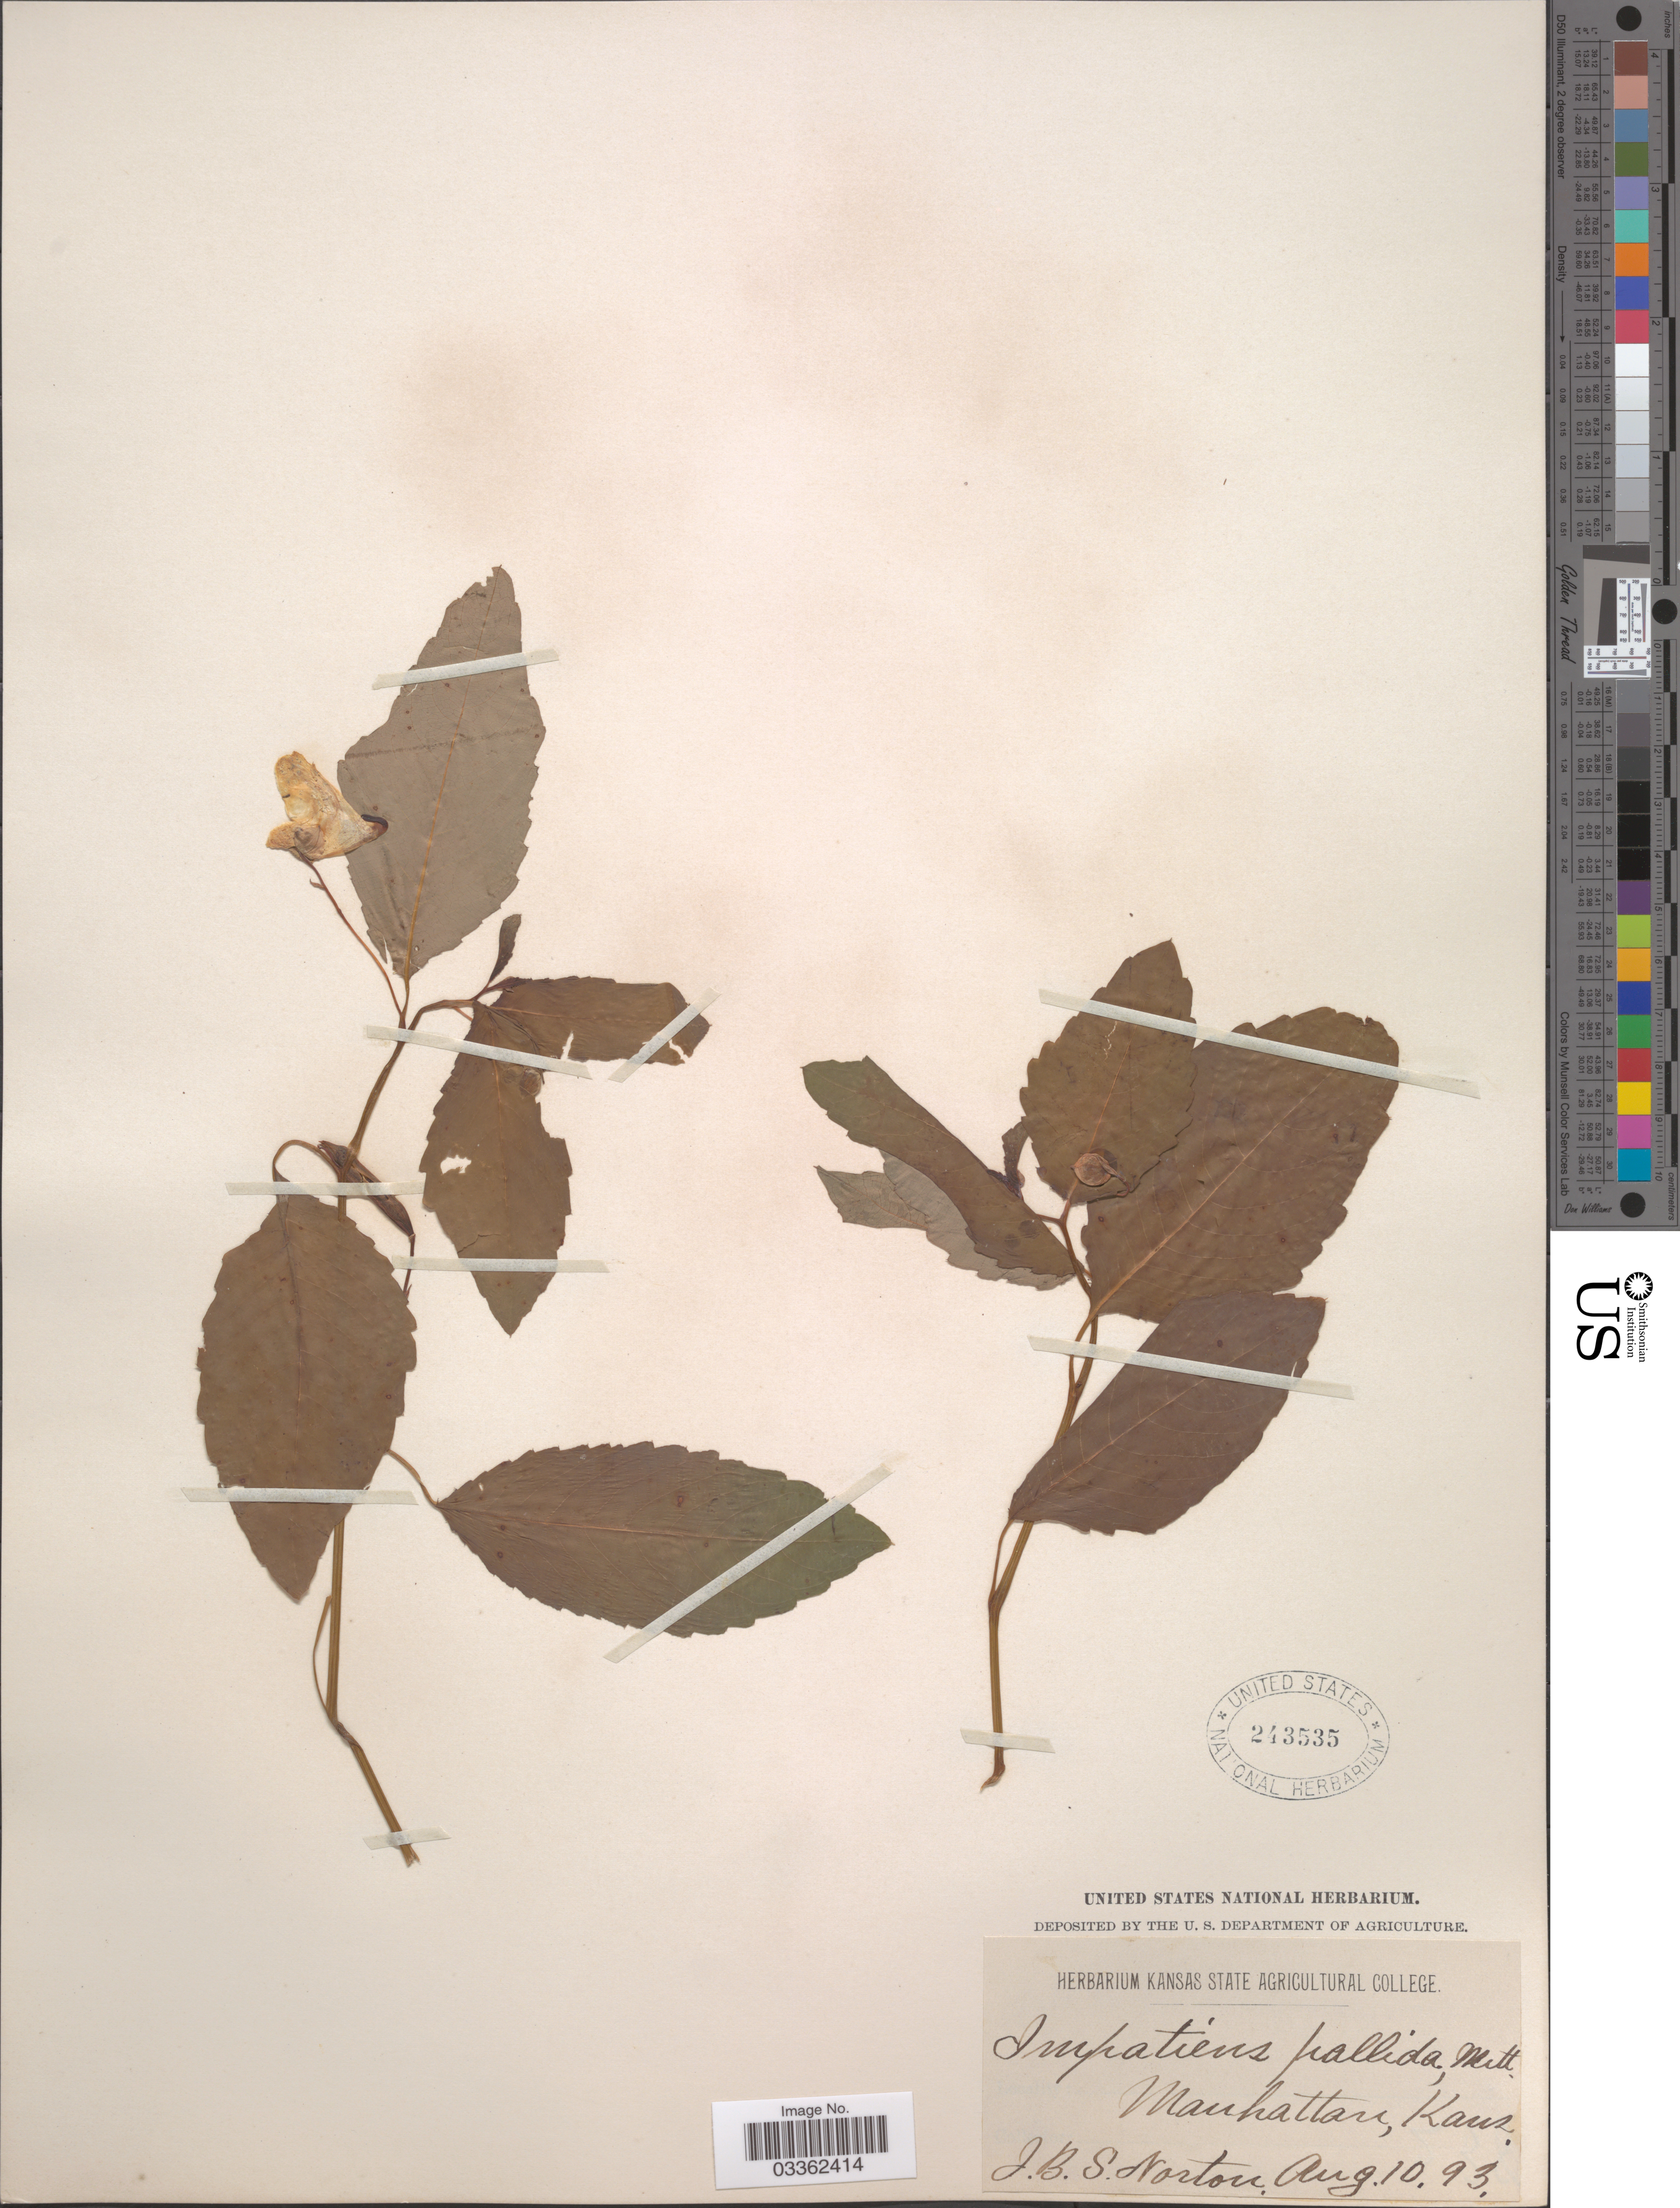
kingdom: Plantae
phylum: Tracheophyta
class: Magnoliopsida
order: Ericales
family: Balsaminaceae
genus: Impatiens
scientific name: Impatiens pallida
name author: Nutt.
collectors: J. B. S. Norton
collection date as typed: Transcribed d/m/y: 10/8/93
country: United States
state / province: Kansas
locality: Manhattan.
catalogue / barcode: US 243535